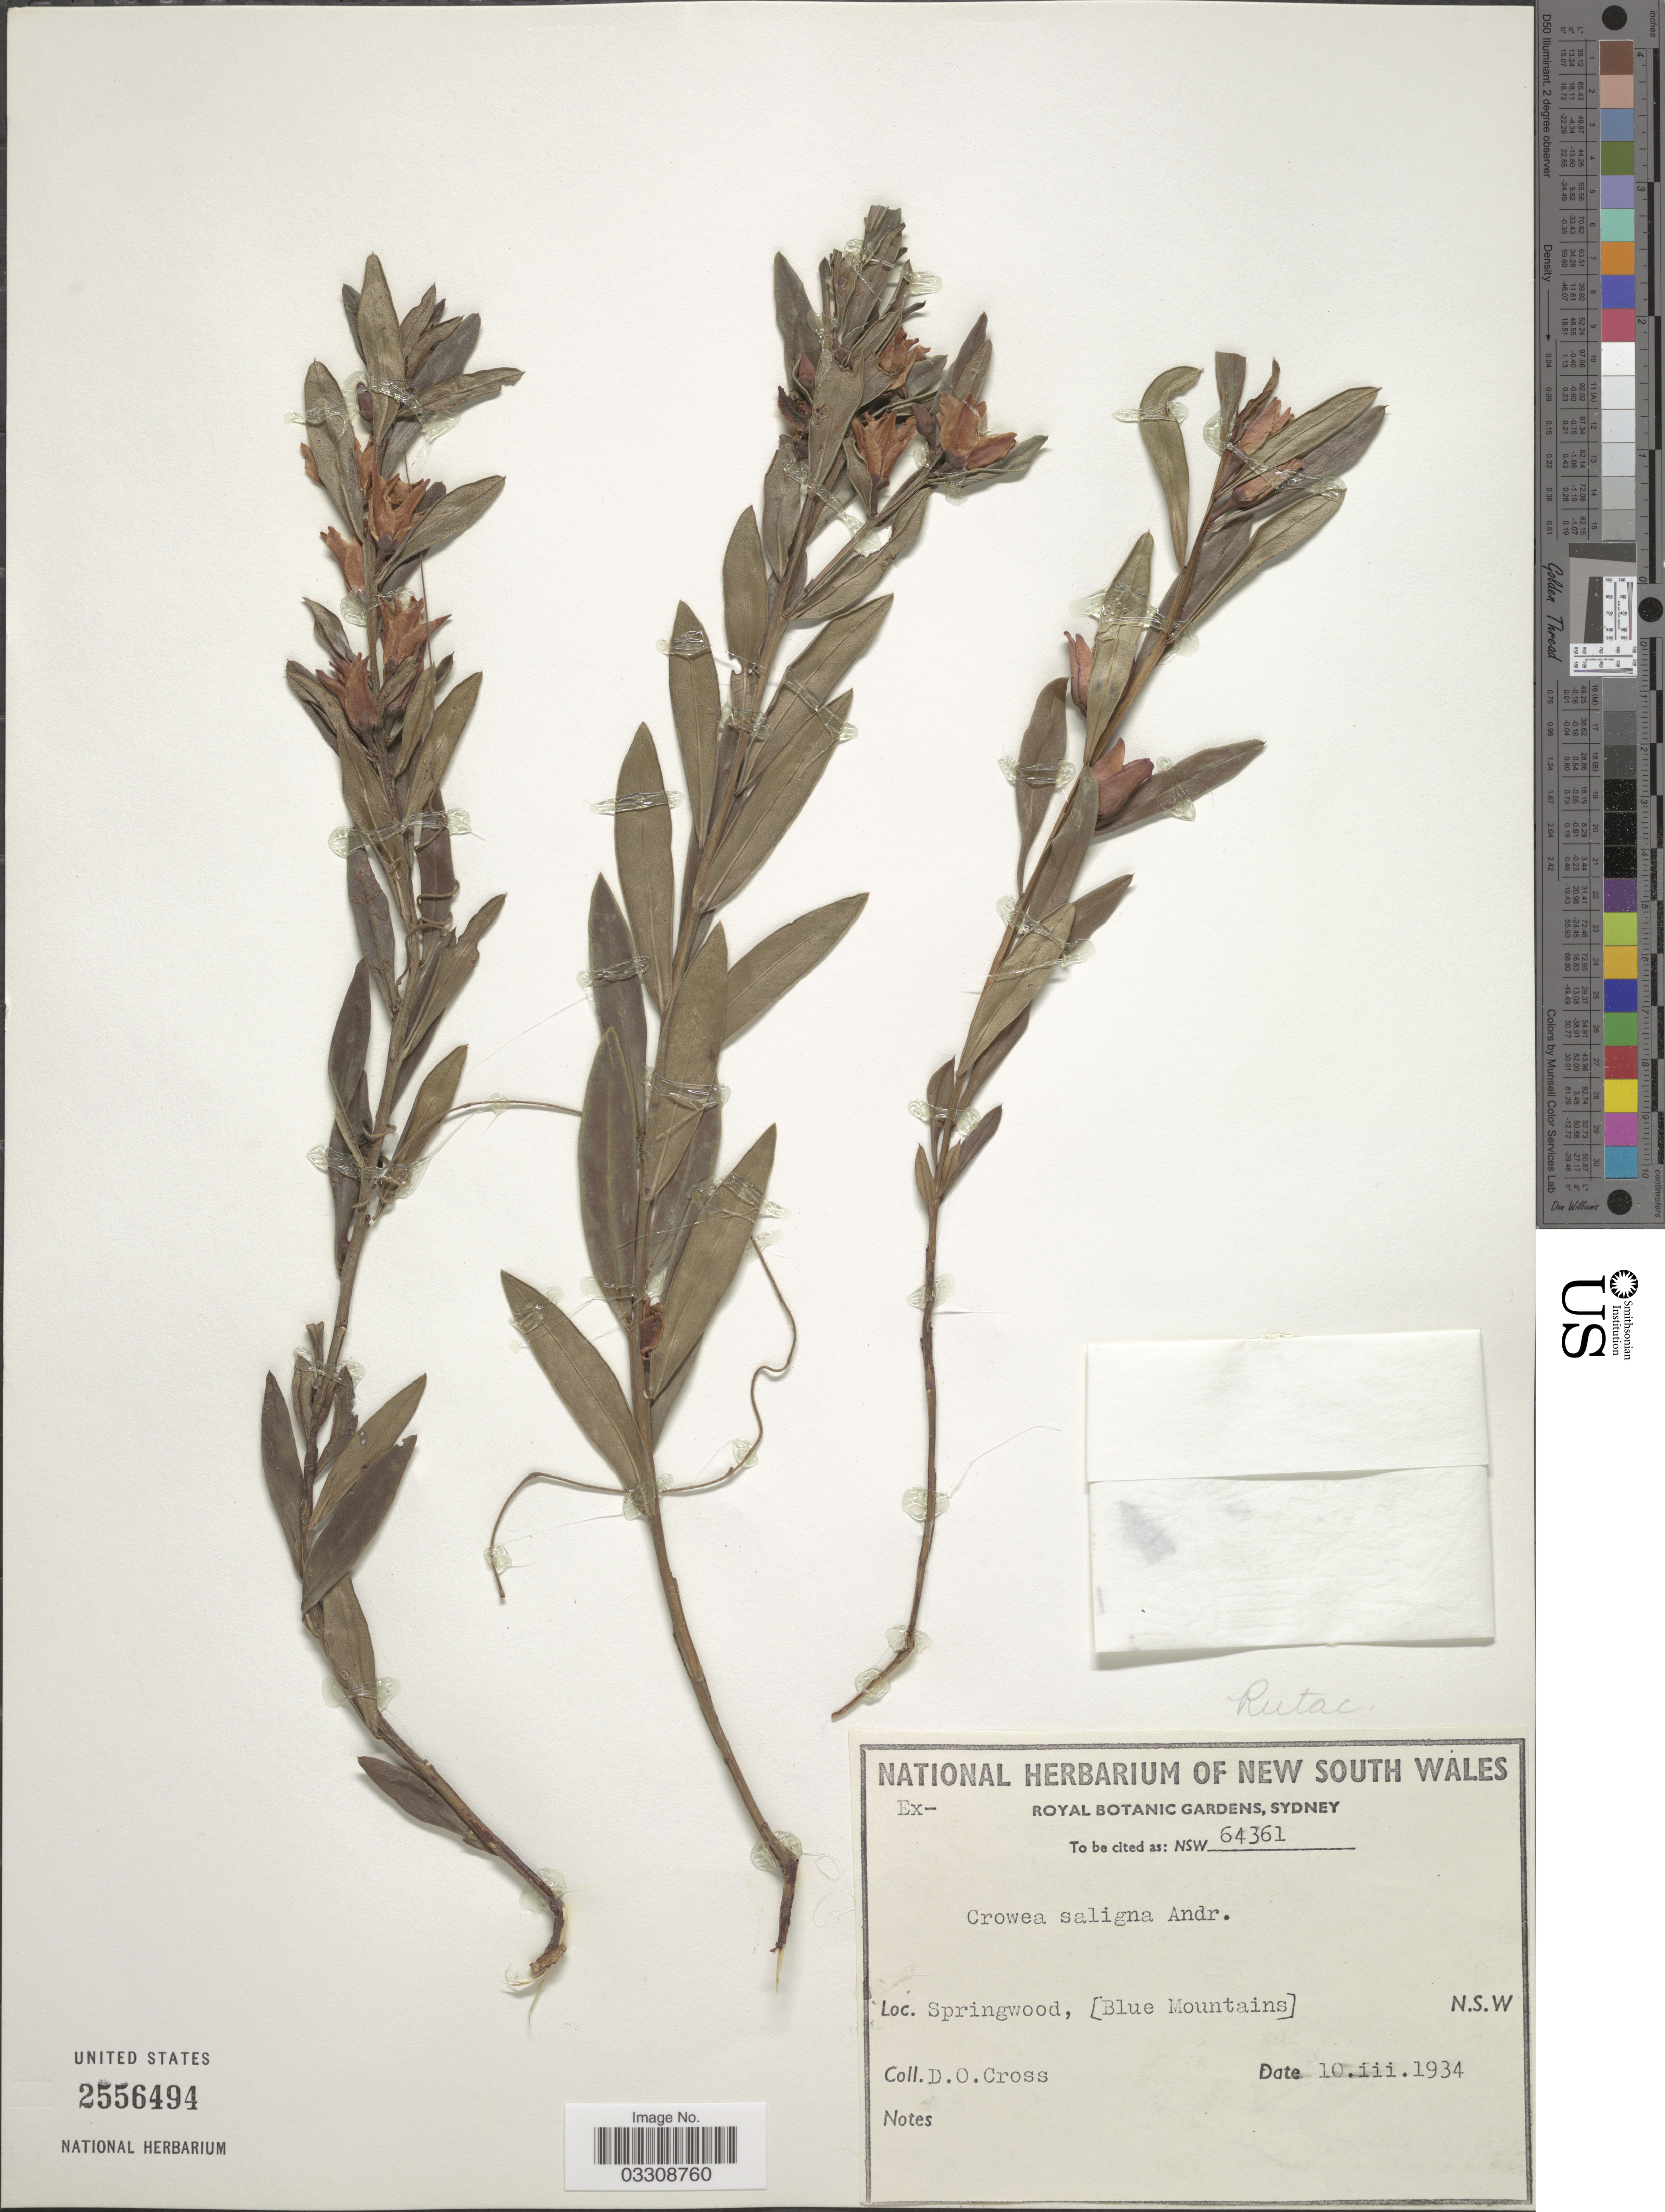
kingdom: Plantae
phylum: Tracheophyta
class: Magnoliopsida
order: Sapindales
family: Rutaceae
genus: Crowea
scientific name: Crowea saligna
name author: Andrews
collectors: D. Cross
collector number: NSW64361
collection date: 1934-03-10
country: Australia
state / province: New South Wales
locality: Springwood, [Blue Mountains].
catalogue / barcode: US 2556494